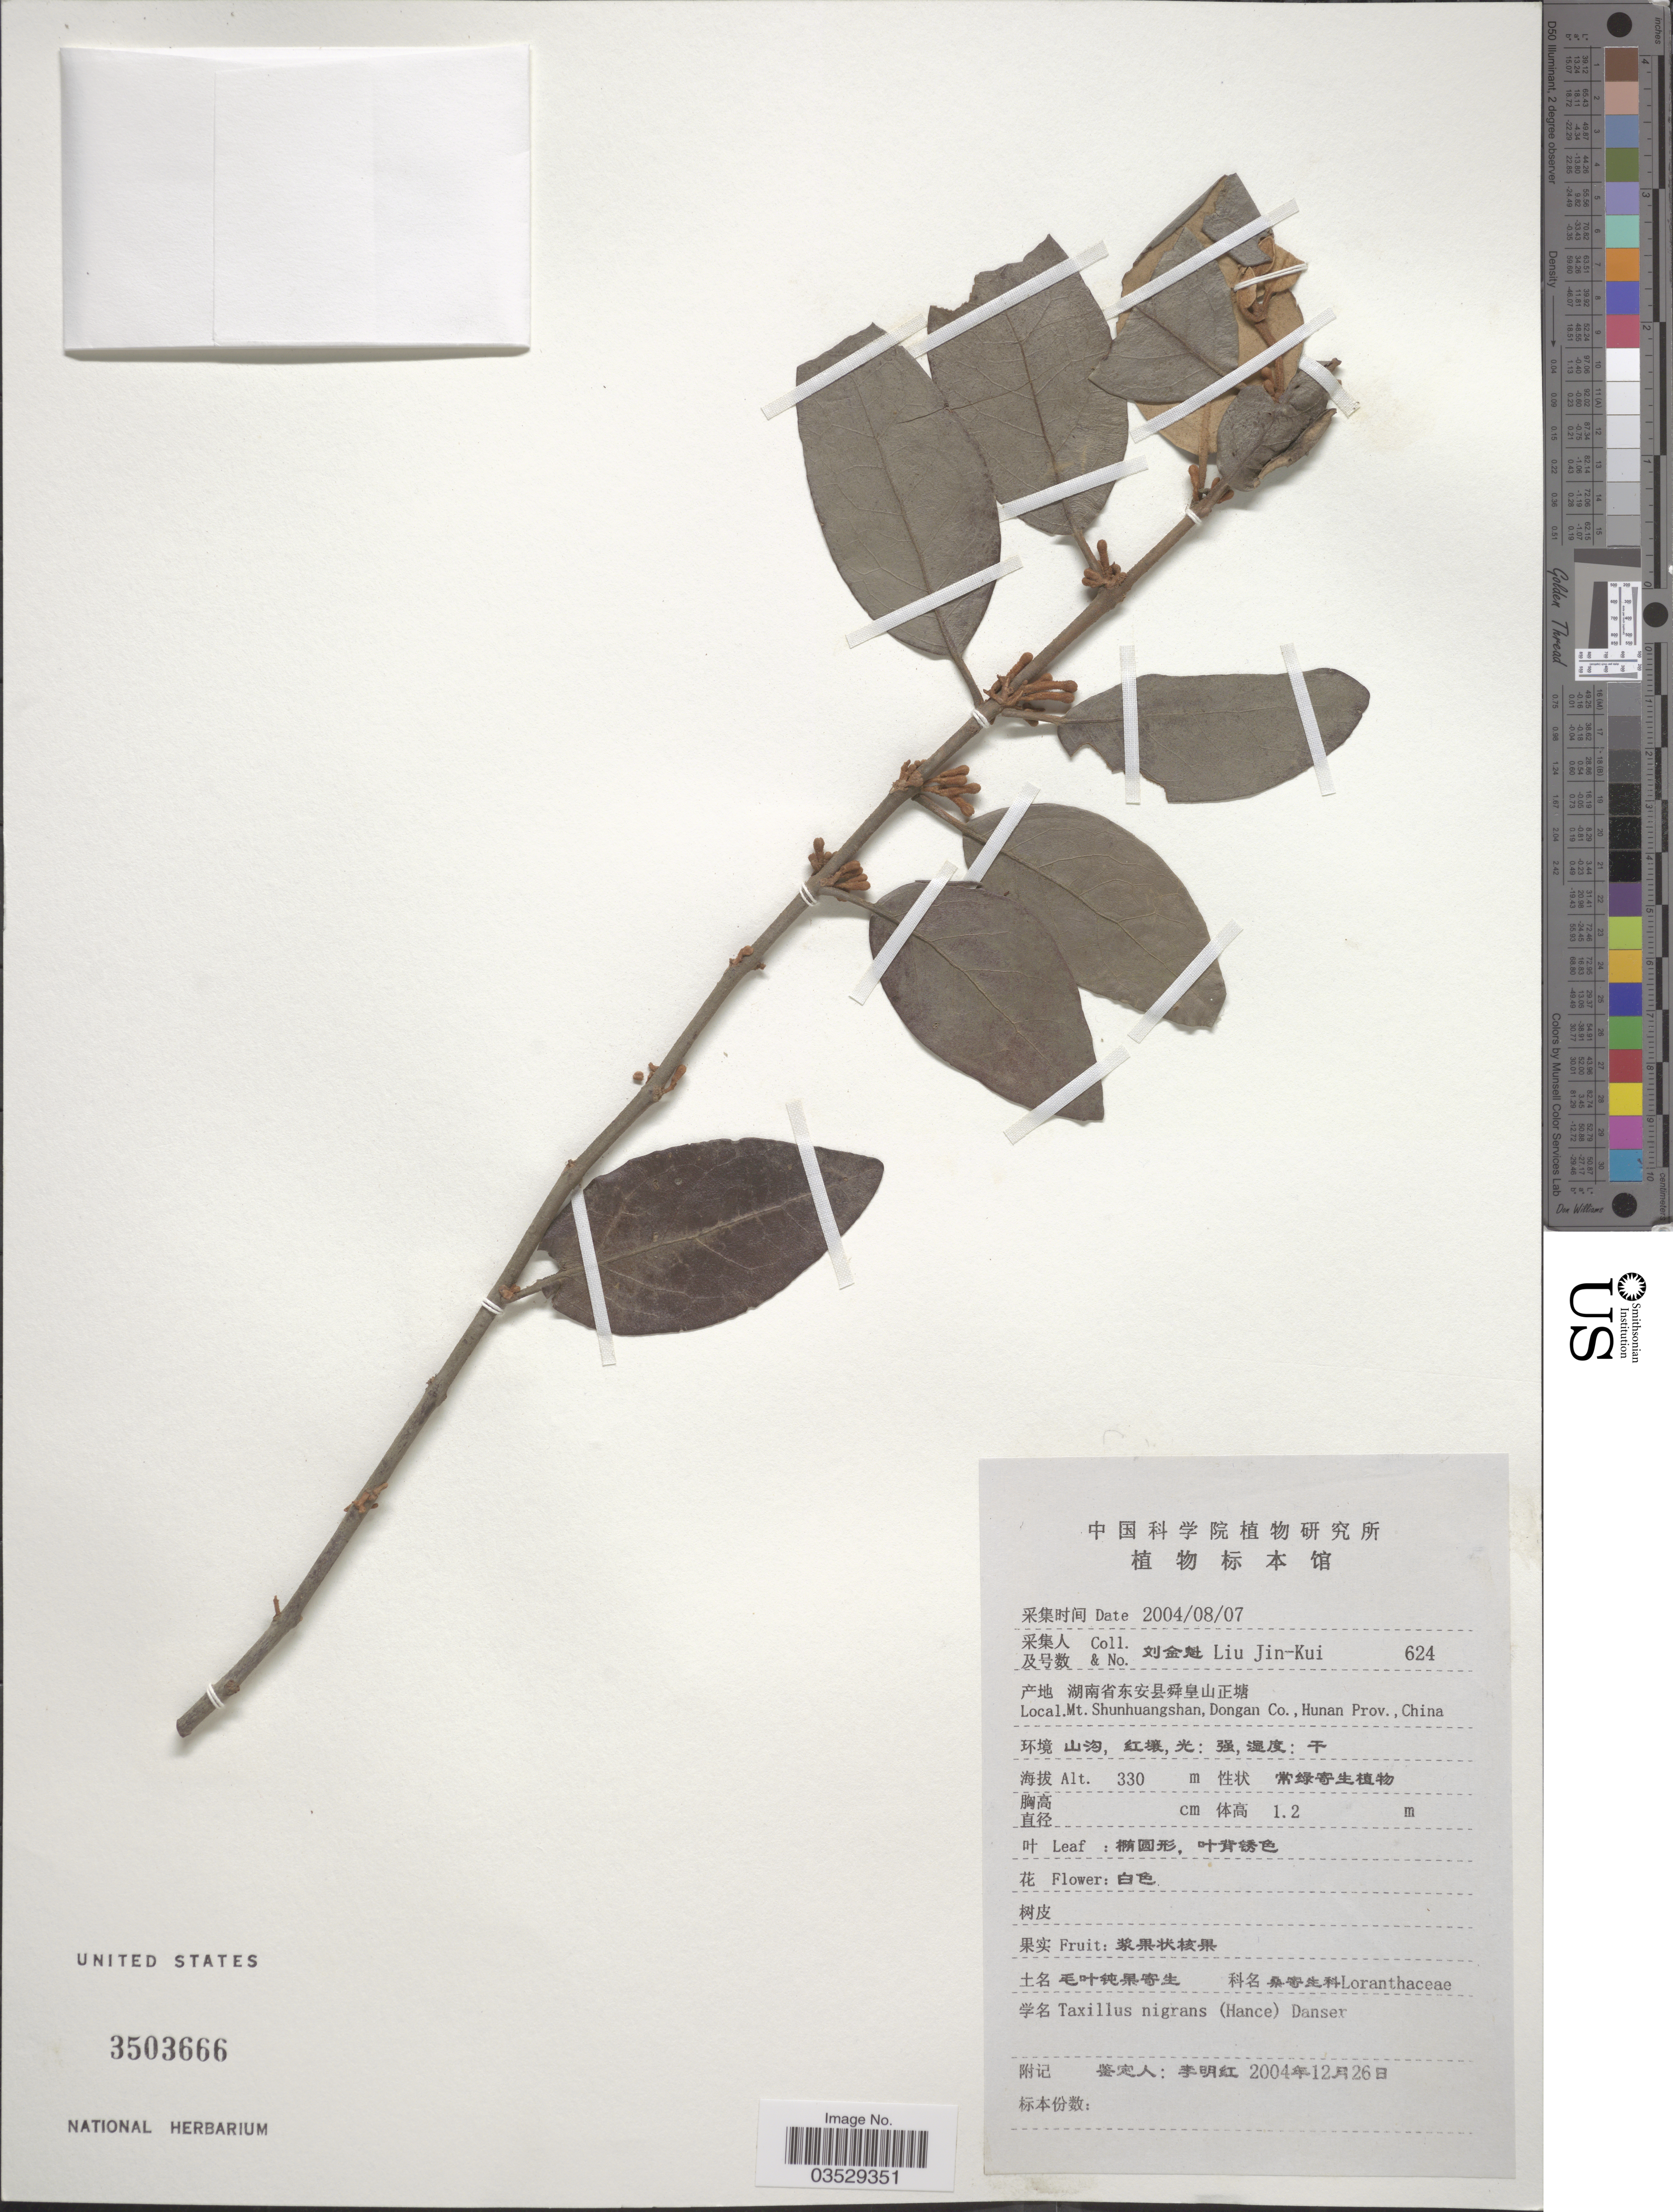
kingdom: Plantae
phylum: Tracheophyta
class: Magnoliopsida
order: Santalales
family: Loranthaceae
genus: Taxillus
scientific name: Taxillus nigrans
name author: (Hance) Danser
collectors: Liu Jin-Kui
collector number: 624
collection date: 2004-08-07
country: China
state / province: Hunan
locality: Mt. Shunhuangshan, Dongan Co.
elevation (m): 330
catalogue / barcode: US 3503666